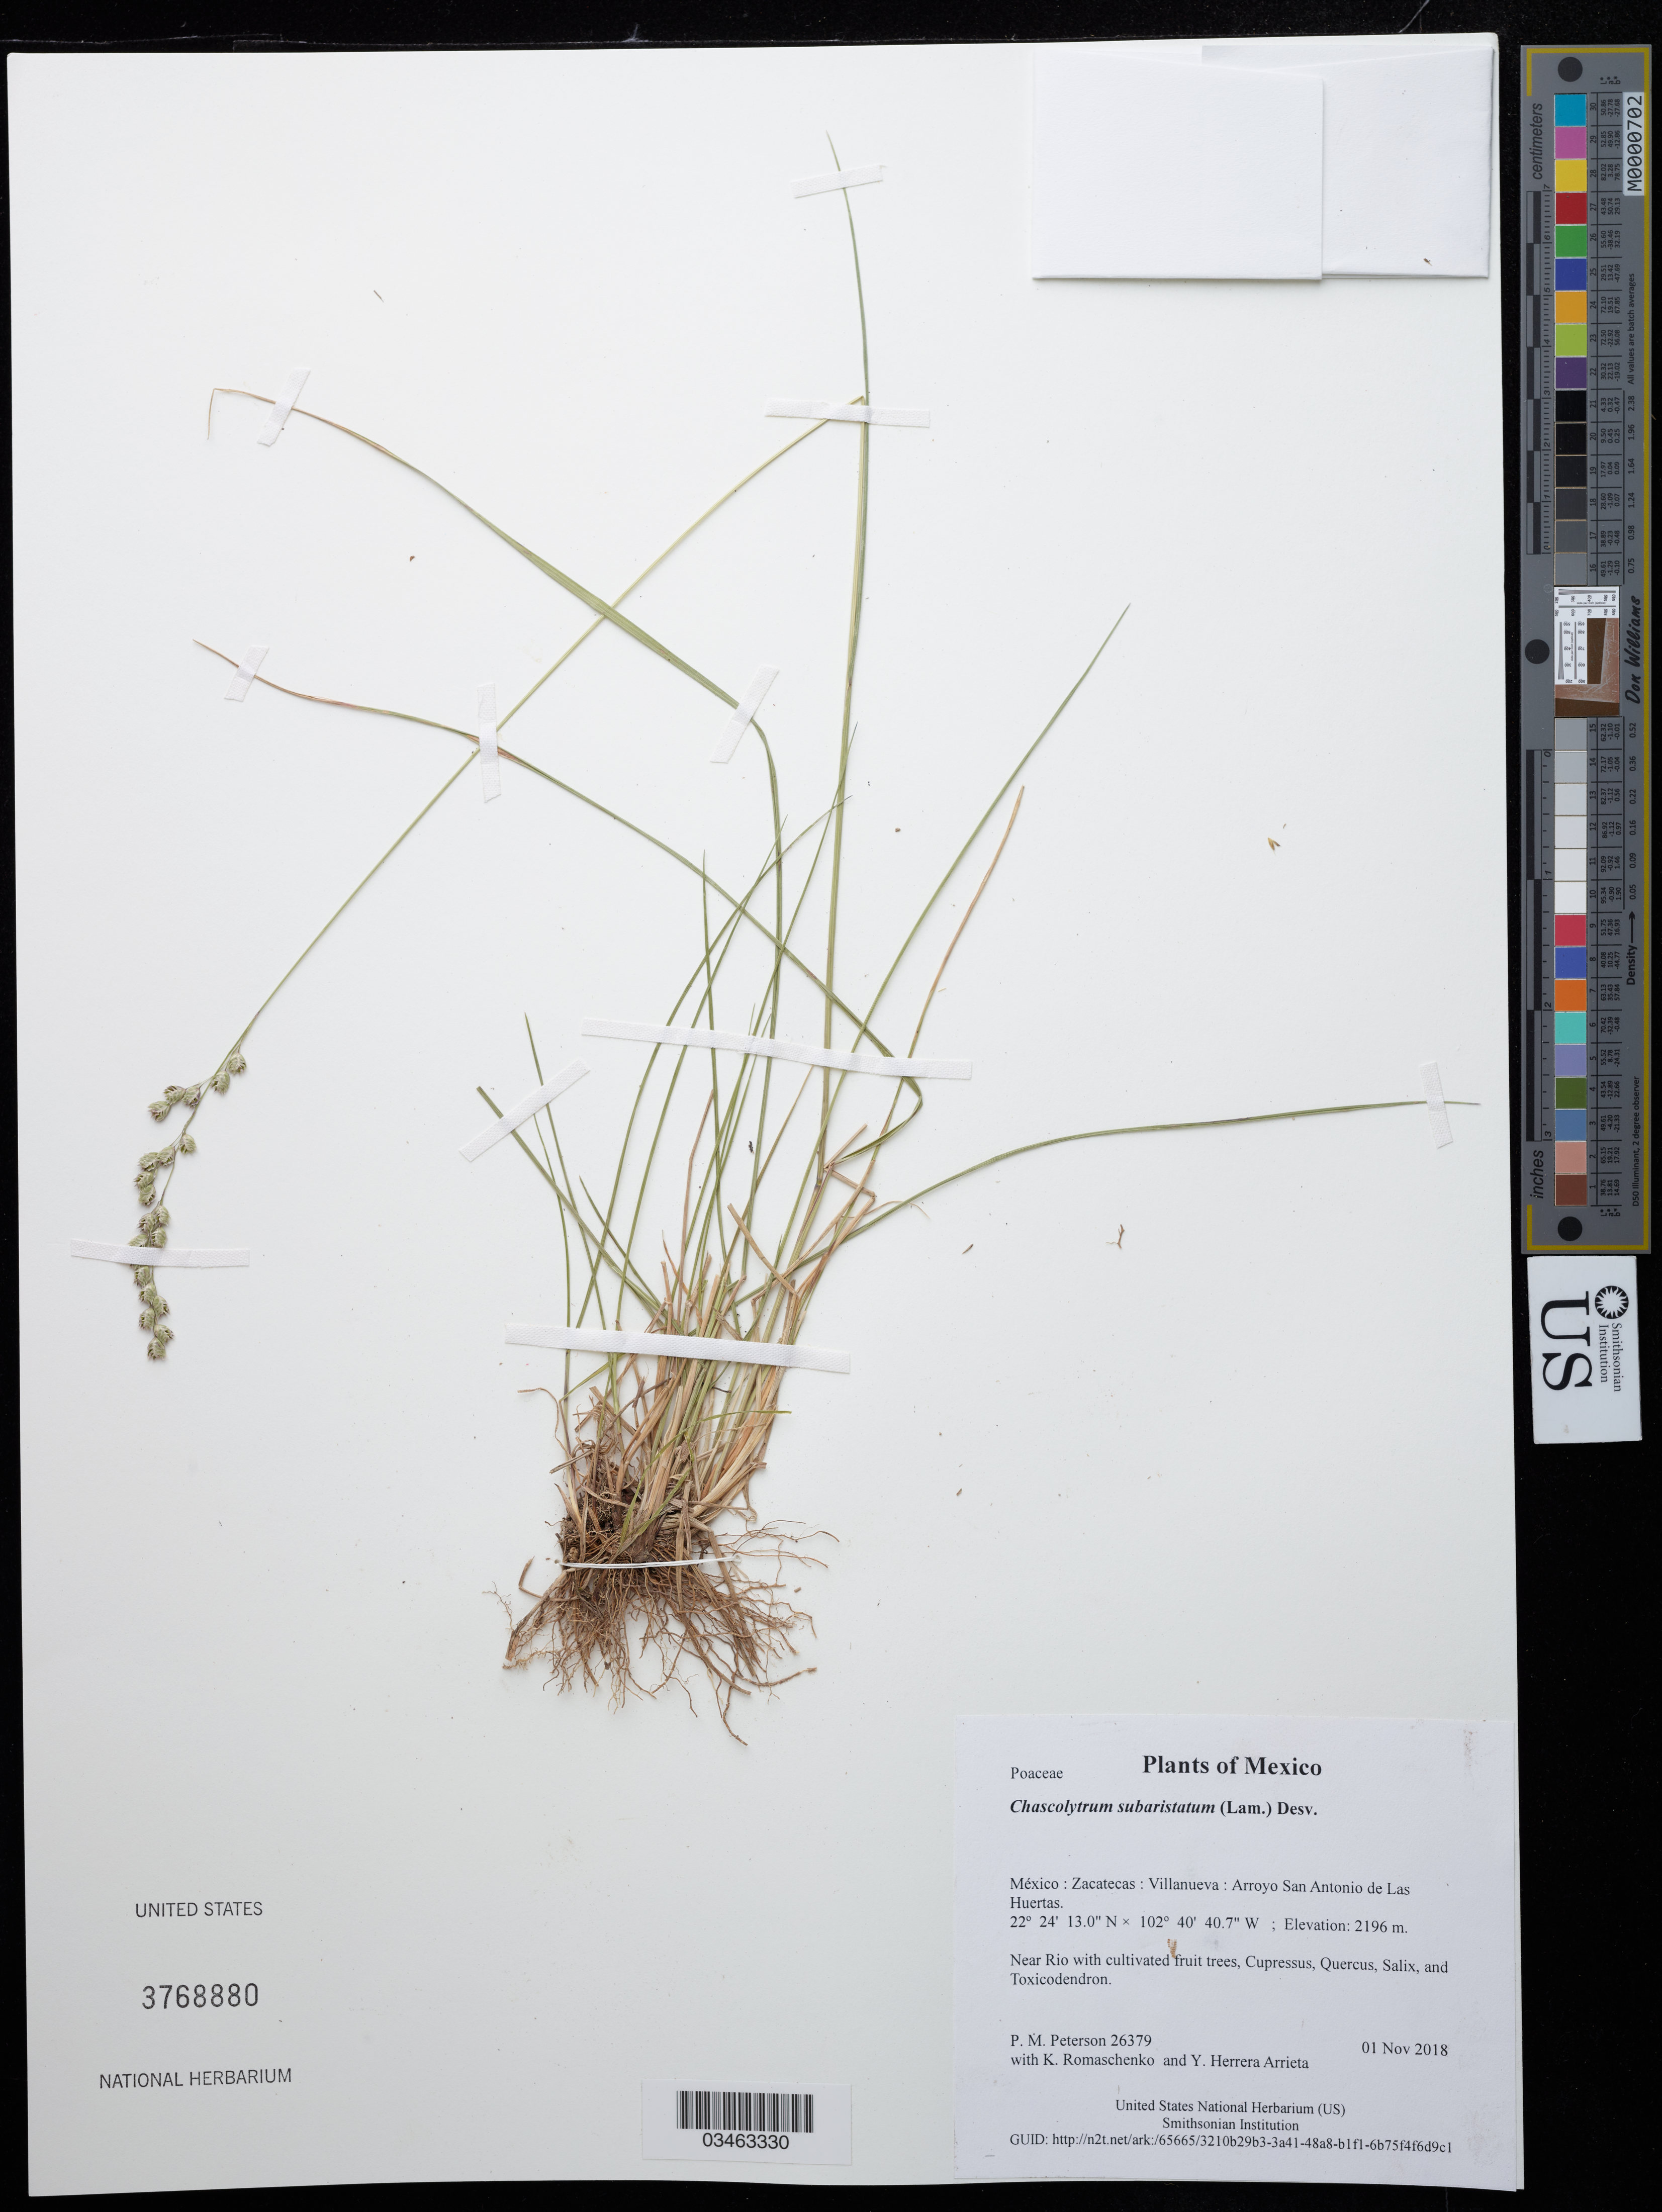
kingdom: Plantae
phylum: Tracheophyta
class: Liliopsida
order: Poales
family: Poaceae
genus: Chascolytrum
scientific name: Chascolytrum subaristatum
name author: (Lam.) Desv.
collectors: P. M. Peterson, K. Romaschenko & Y. Herrera Arrieta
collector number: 26379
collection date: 2018-11-01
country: México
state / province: Zacatecas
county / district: Villanueva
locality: Arroyo San Antonio de Las Huertas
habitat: Near Rio with cultivated fruit trees, Cupressus, Quercus, Salix, and Toxicodendron.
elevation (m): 2196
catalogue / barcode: US 3768880